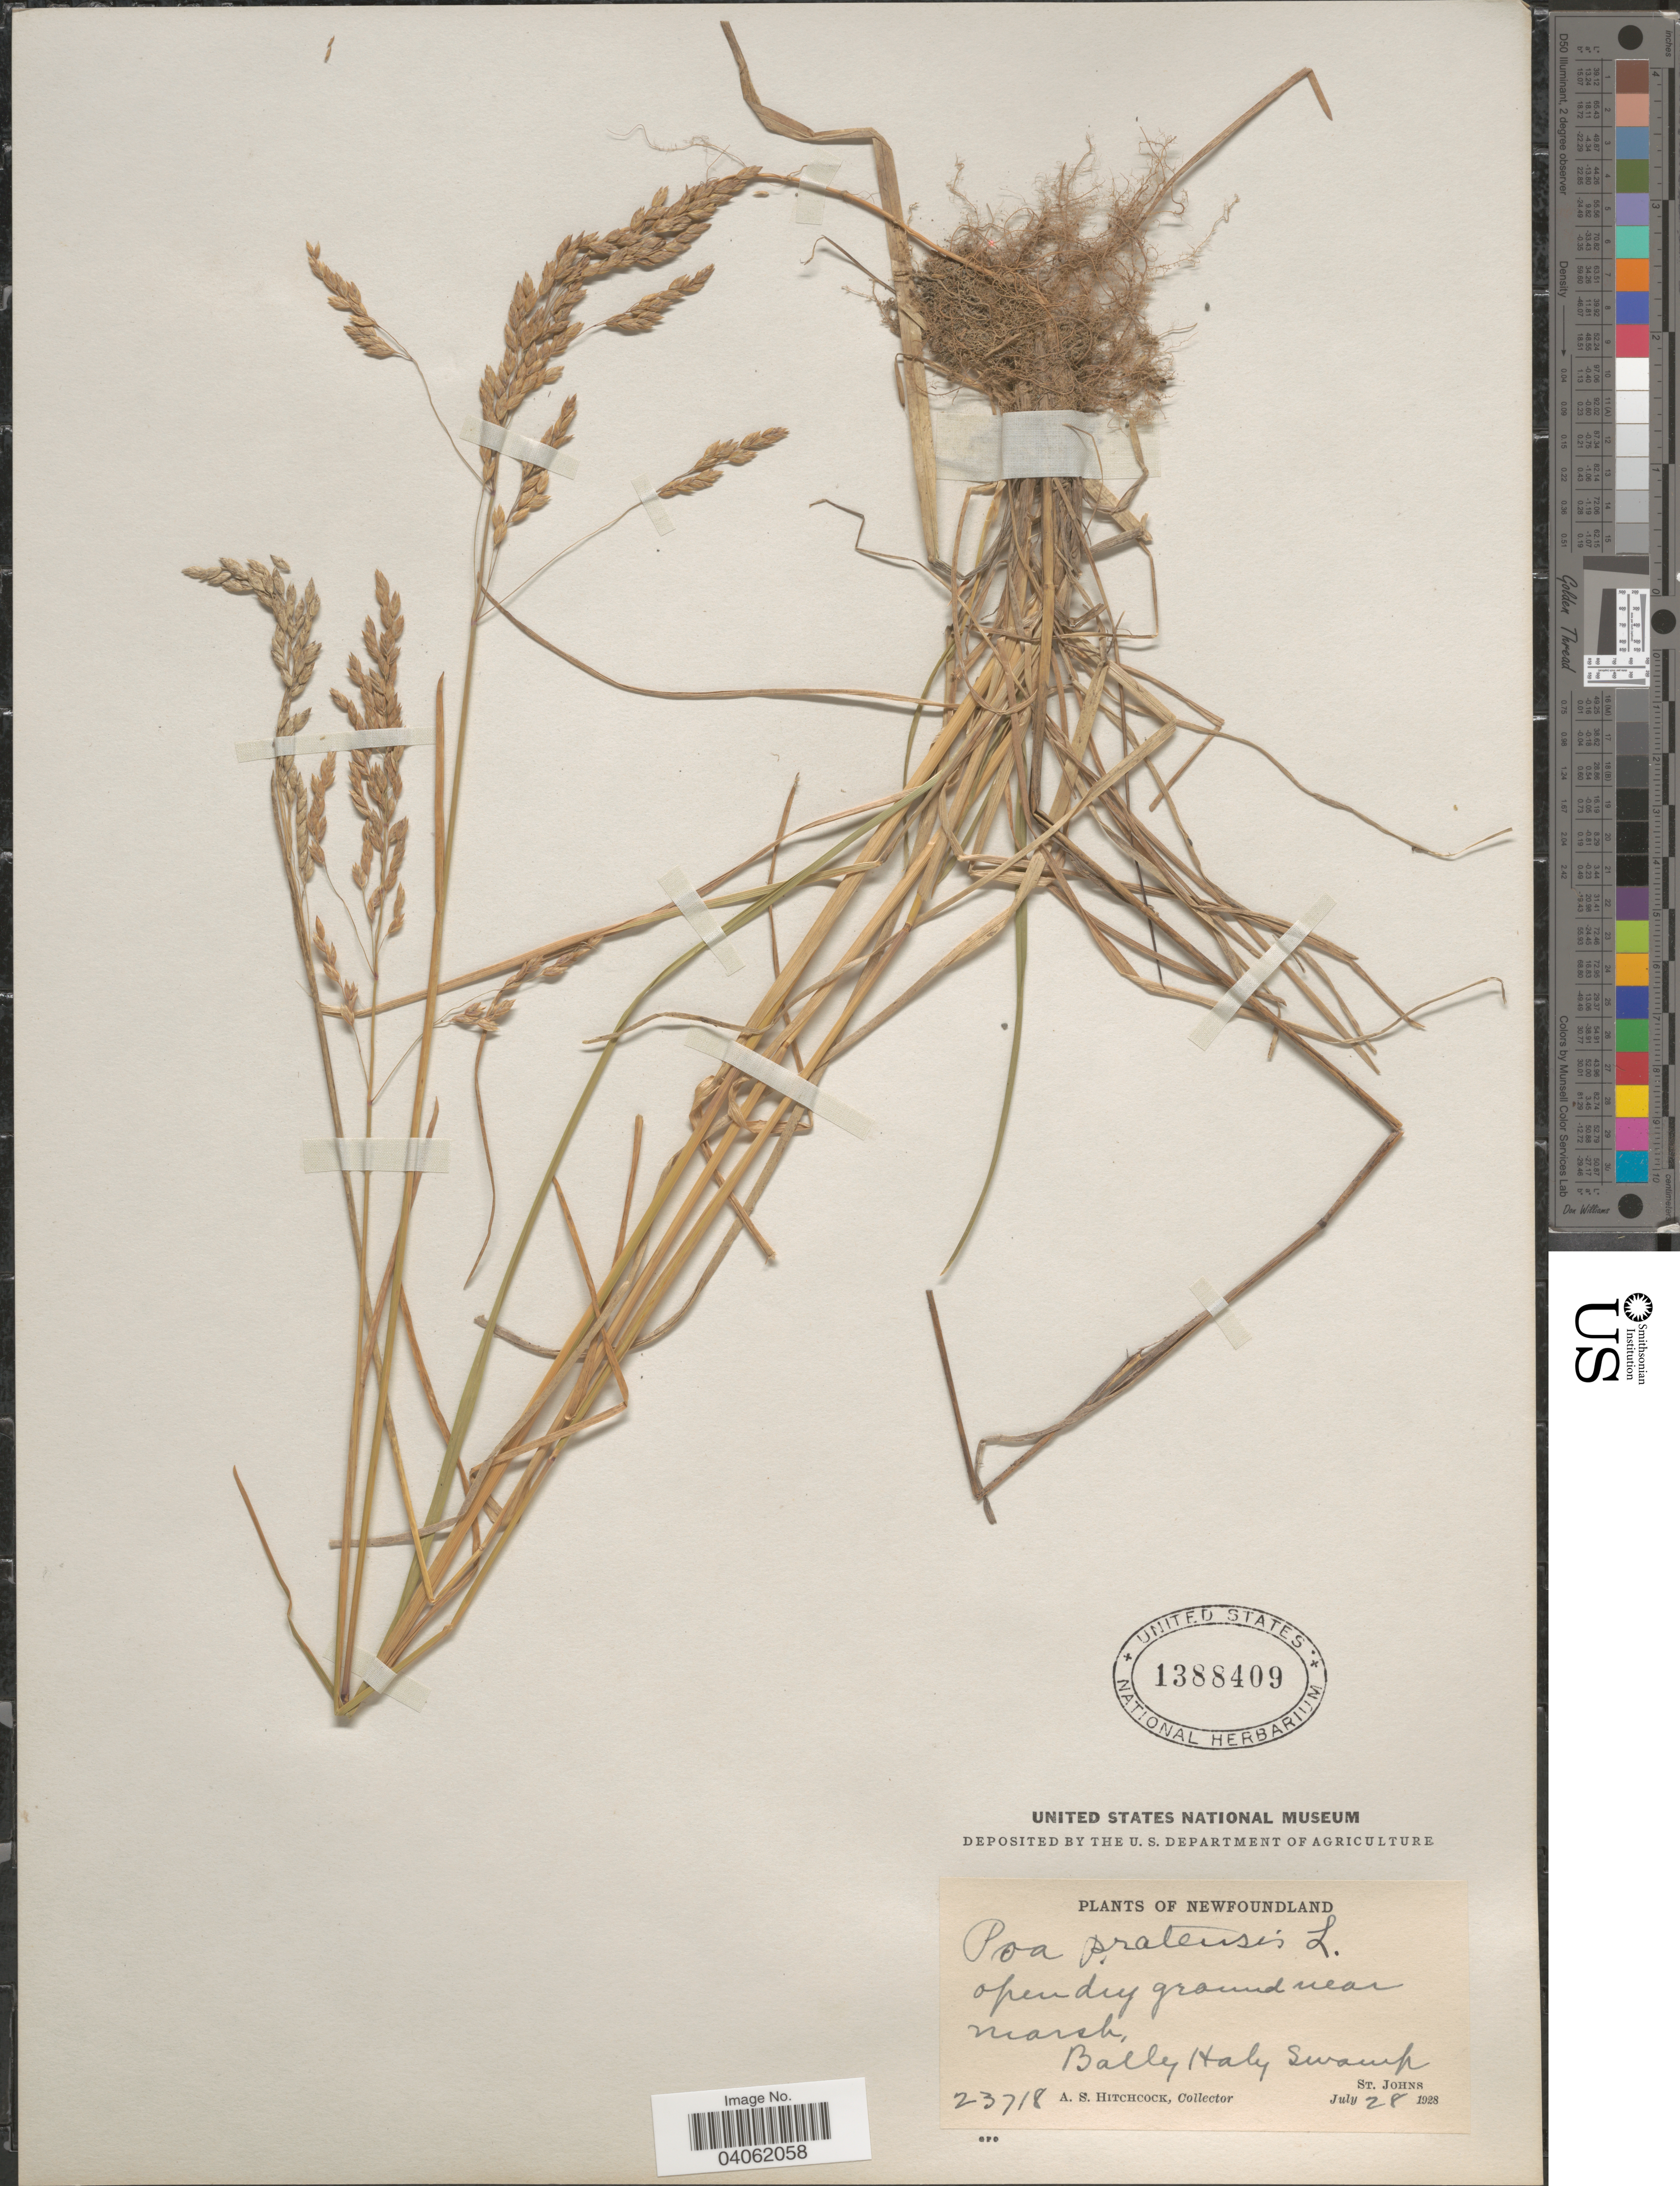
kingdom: Plantae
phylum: Tracheophyta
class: Liliopsida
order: Poales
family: Poaceae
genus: Poa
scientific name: Poa pratensis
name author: L.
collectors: A. S. Hitchcock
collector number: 23718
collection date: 1928-07-28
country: Canada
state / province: Newfoundland and Labrador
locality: Bally Haly Swamp. St. Johns.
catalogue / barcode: US 1388409